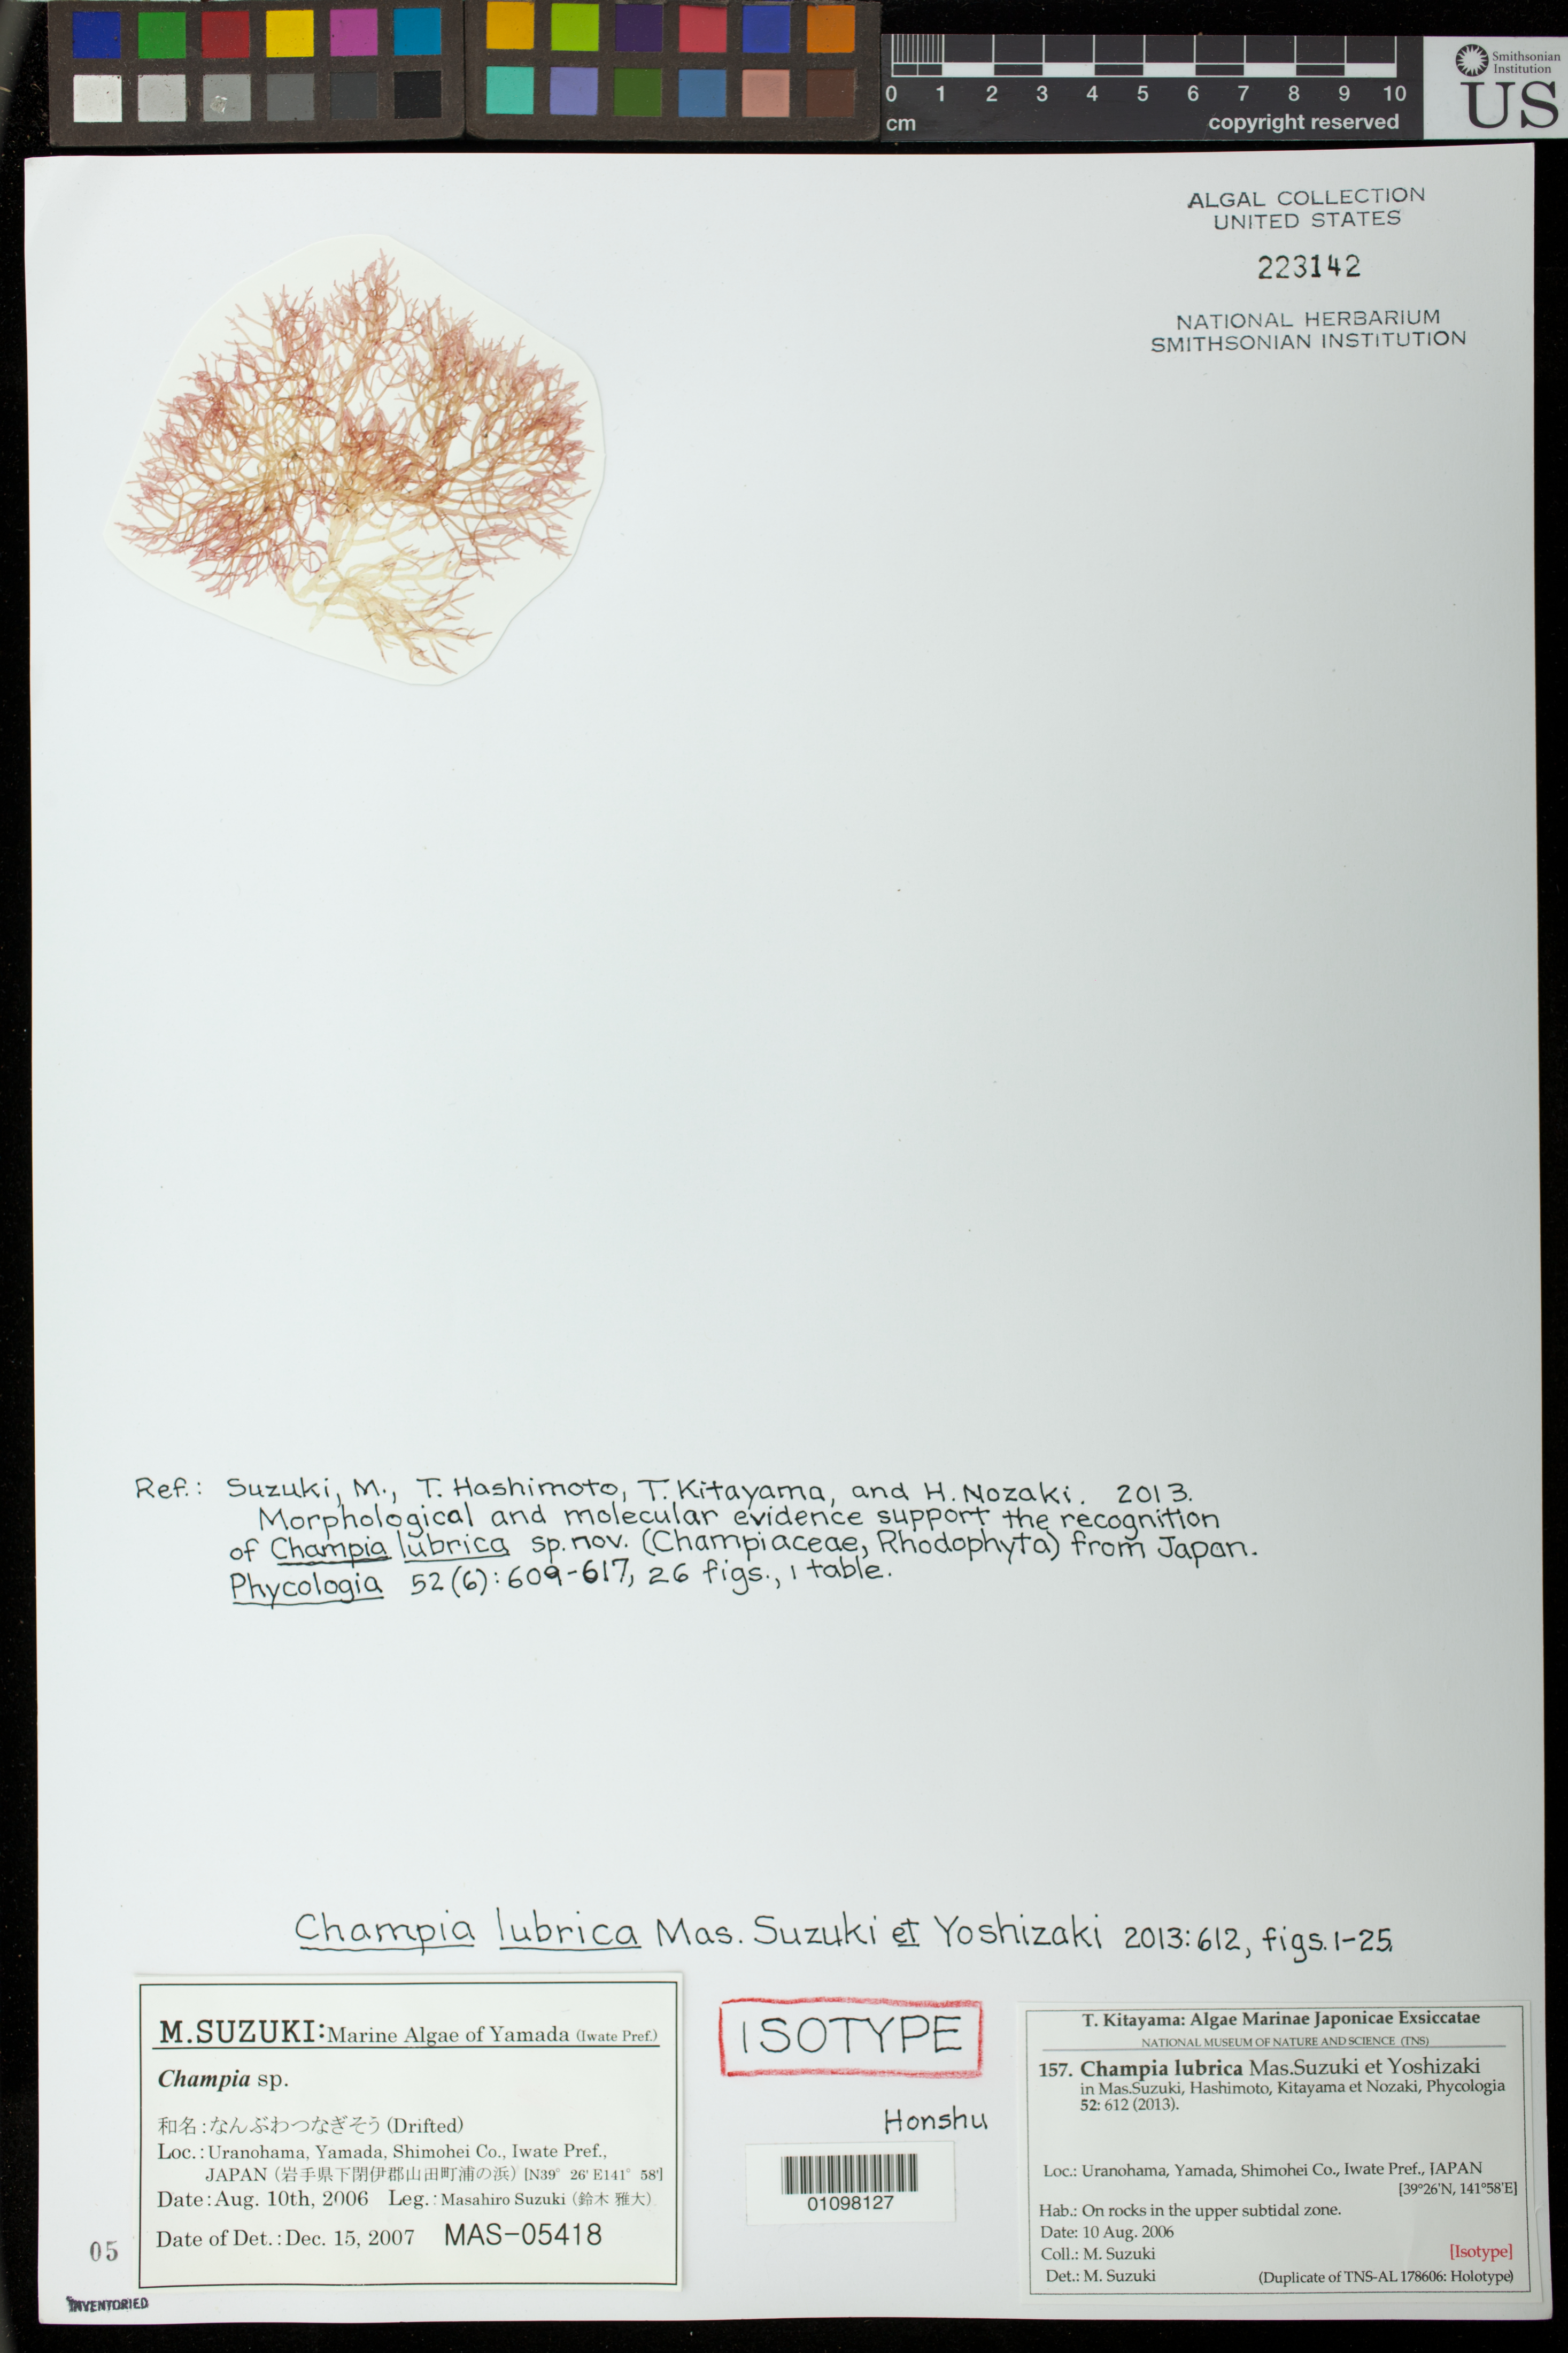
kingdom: Plantae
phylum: Rhodophyta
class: Florideophyceae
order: Rhodymeniales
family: Champiaceae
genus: Champia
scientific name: Champia lubrica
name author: Mas. Suzuki & Yoshizaki in Mas. Suzuki et al.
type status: Isotype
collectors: M. Suzuki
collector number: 157; TNS-AL 178606 Duplicate & MAS-05418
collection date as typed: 10 Aug 2006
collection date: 2006-08-10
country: Japan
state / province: Iwate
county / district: Shimohei County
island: Honshu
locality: Uranohama, Yamada.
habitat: on rocks in the upper subtidal zone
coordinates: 39 26'N, 141 58'E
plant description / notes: Kitayama, T., Algae Marinae Japonicae Exsiccatae, Fasc. VII (Nos. 151-175).; M. Suzuki, Marine Algae of Yamada (Iwate Pref.), as Champia sp.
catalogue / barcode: US 223142